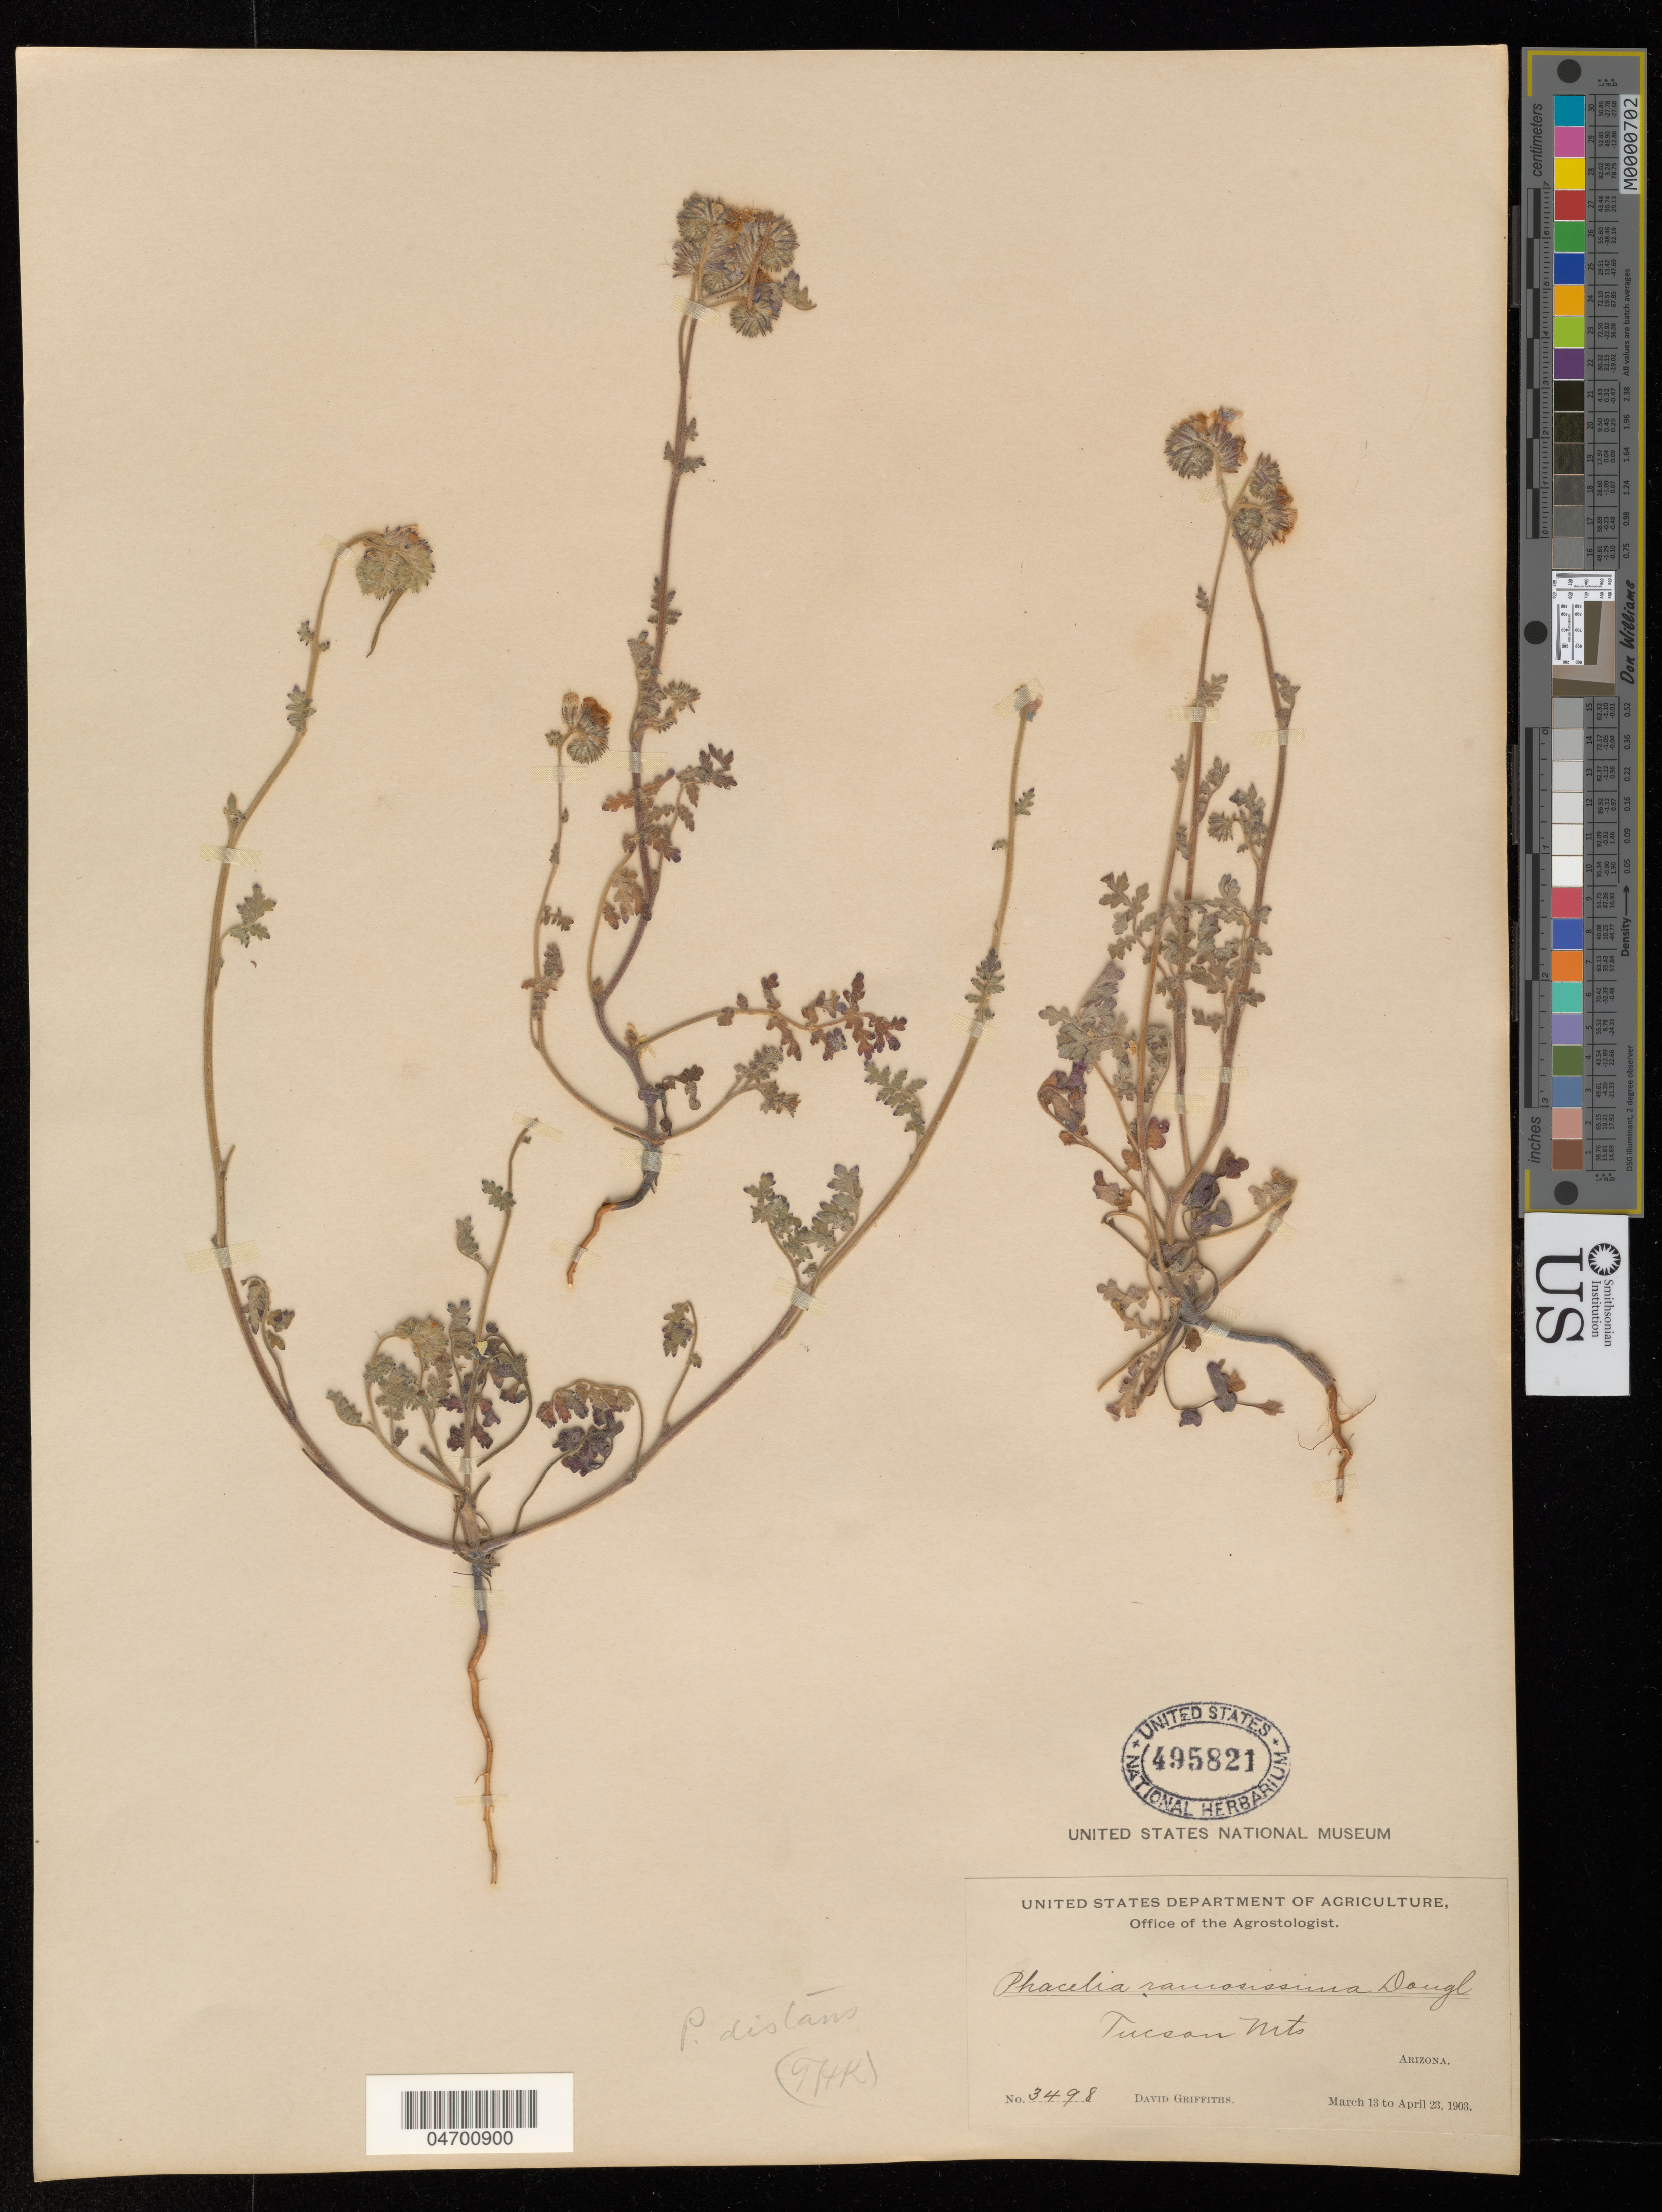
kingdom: Plantae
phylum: Tracheophyta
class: Magnoliopsida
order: Boraginales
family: Hydrophyllaceae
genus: Phacelia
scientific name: Phacelia distans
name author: Benth.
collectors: D. Griffiths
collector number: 3498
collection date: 1903-03-13/1903-04-23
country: United States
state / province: Arizona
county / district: Pima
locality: Tucson Mts.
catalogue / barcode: US 495821